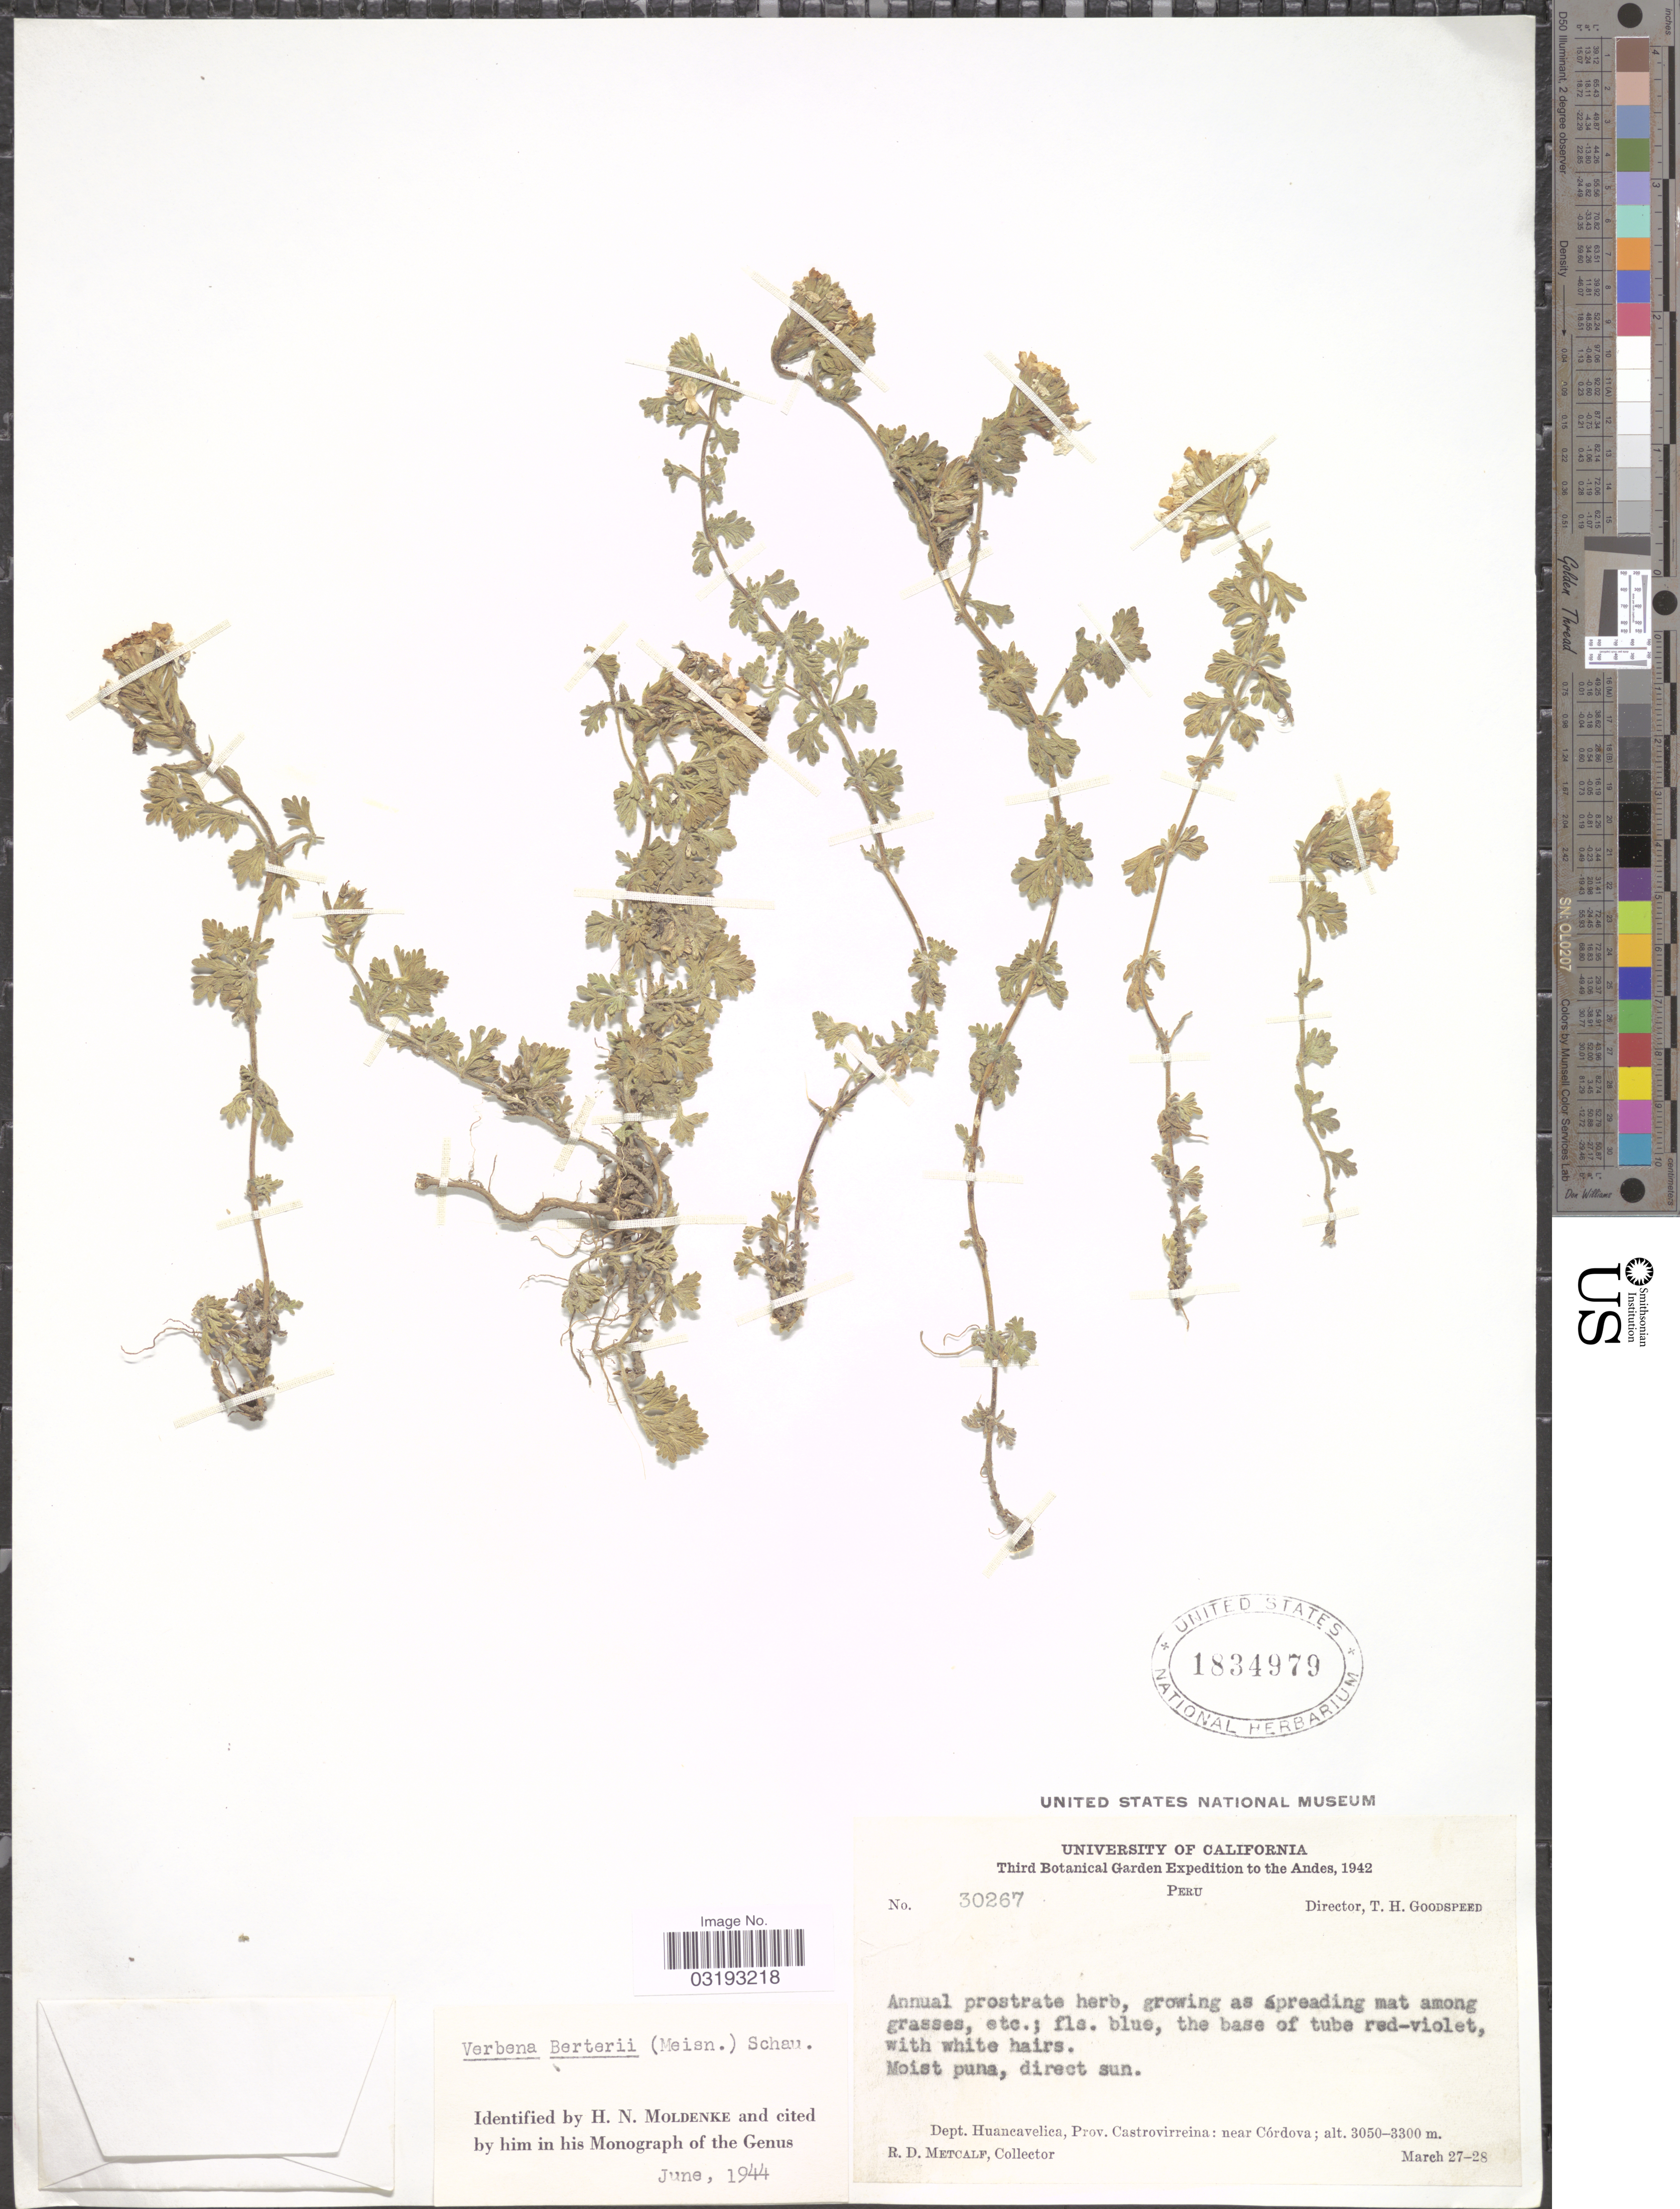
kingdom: Plantae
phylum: Tracheophyta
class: Magnoliopsida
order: Lamiales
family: Verbenaceae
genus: Verbena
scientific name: Verbena berteroi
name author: (Meisn.) Schauer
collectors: R. D. Metcalf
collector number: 30267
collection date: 1942-03-27/1942-03-28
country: Peru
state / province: Huancavelica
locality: Andes. Dept. Huancavelica, Prov. Castrovirreina: near Córdova.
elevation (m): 3050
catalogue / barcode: US 1834979